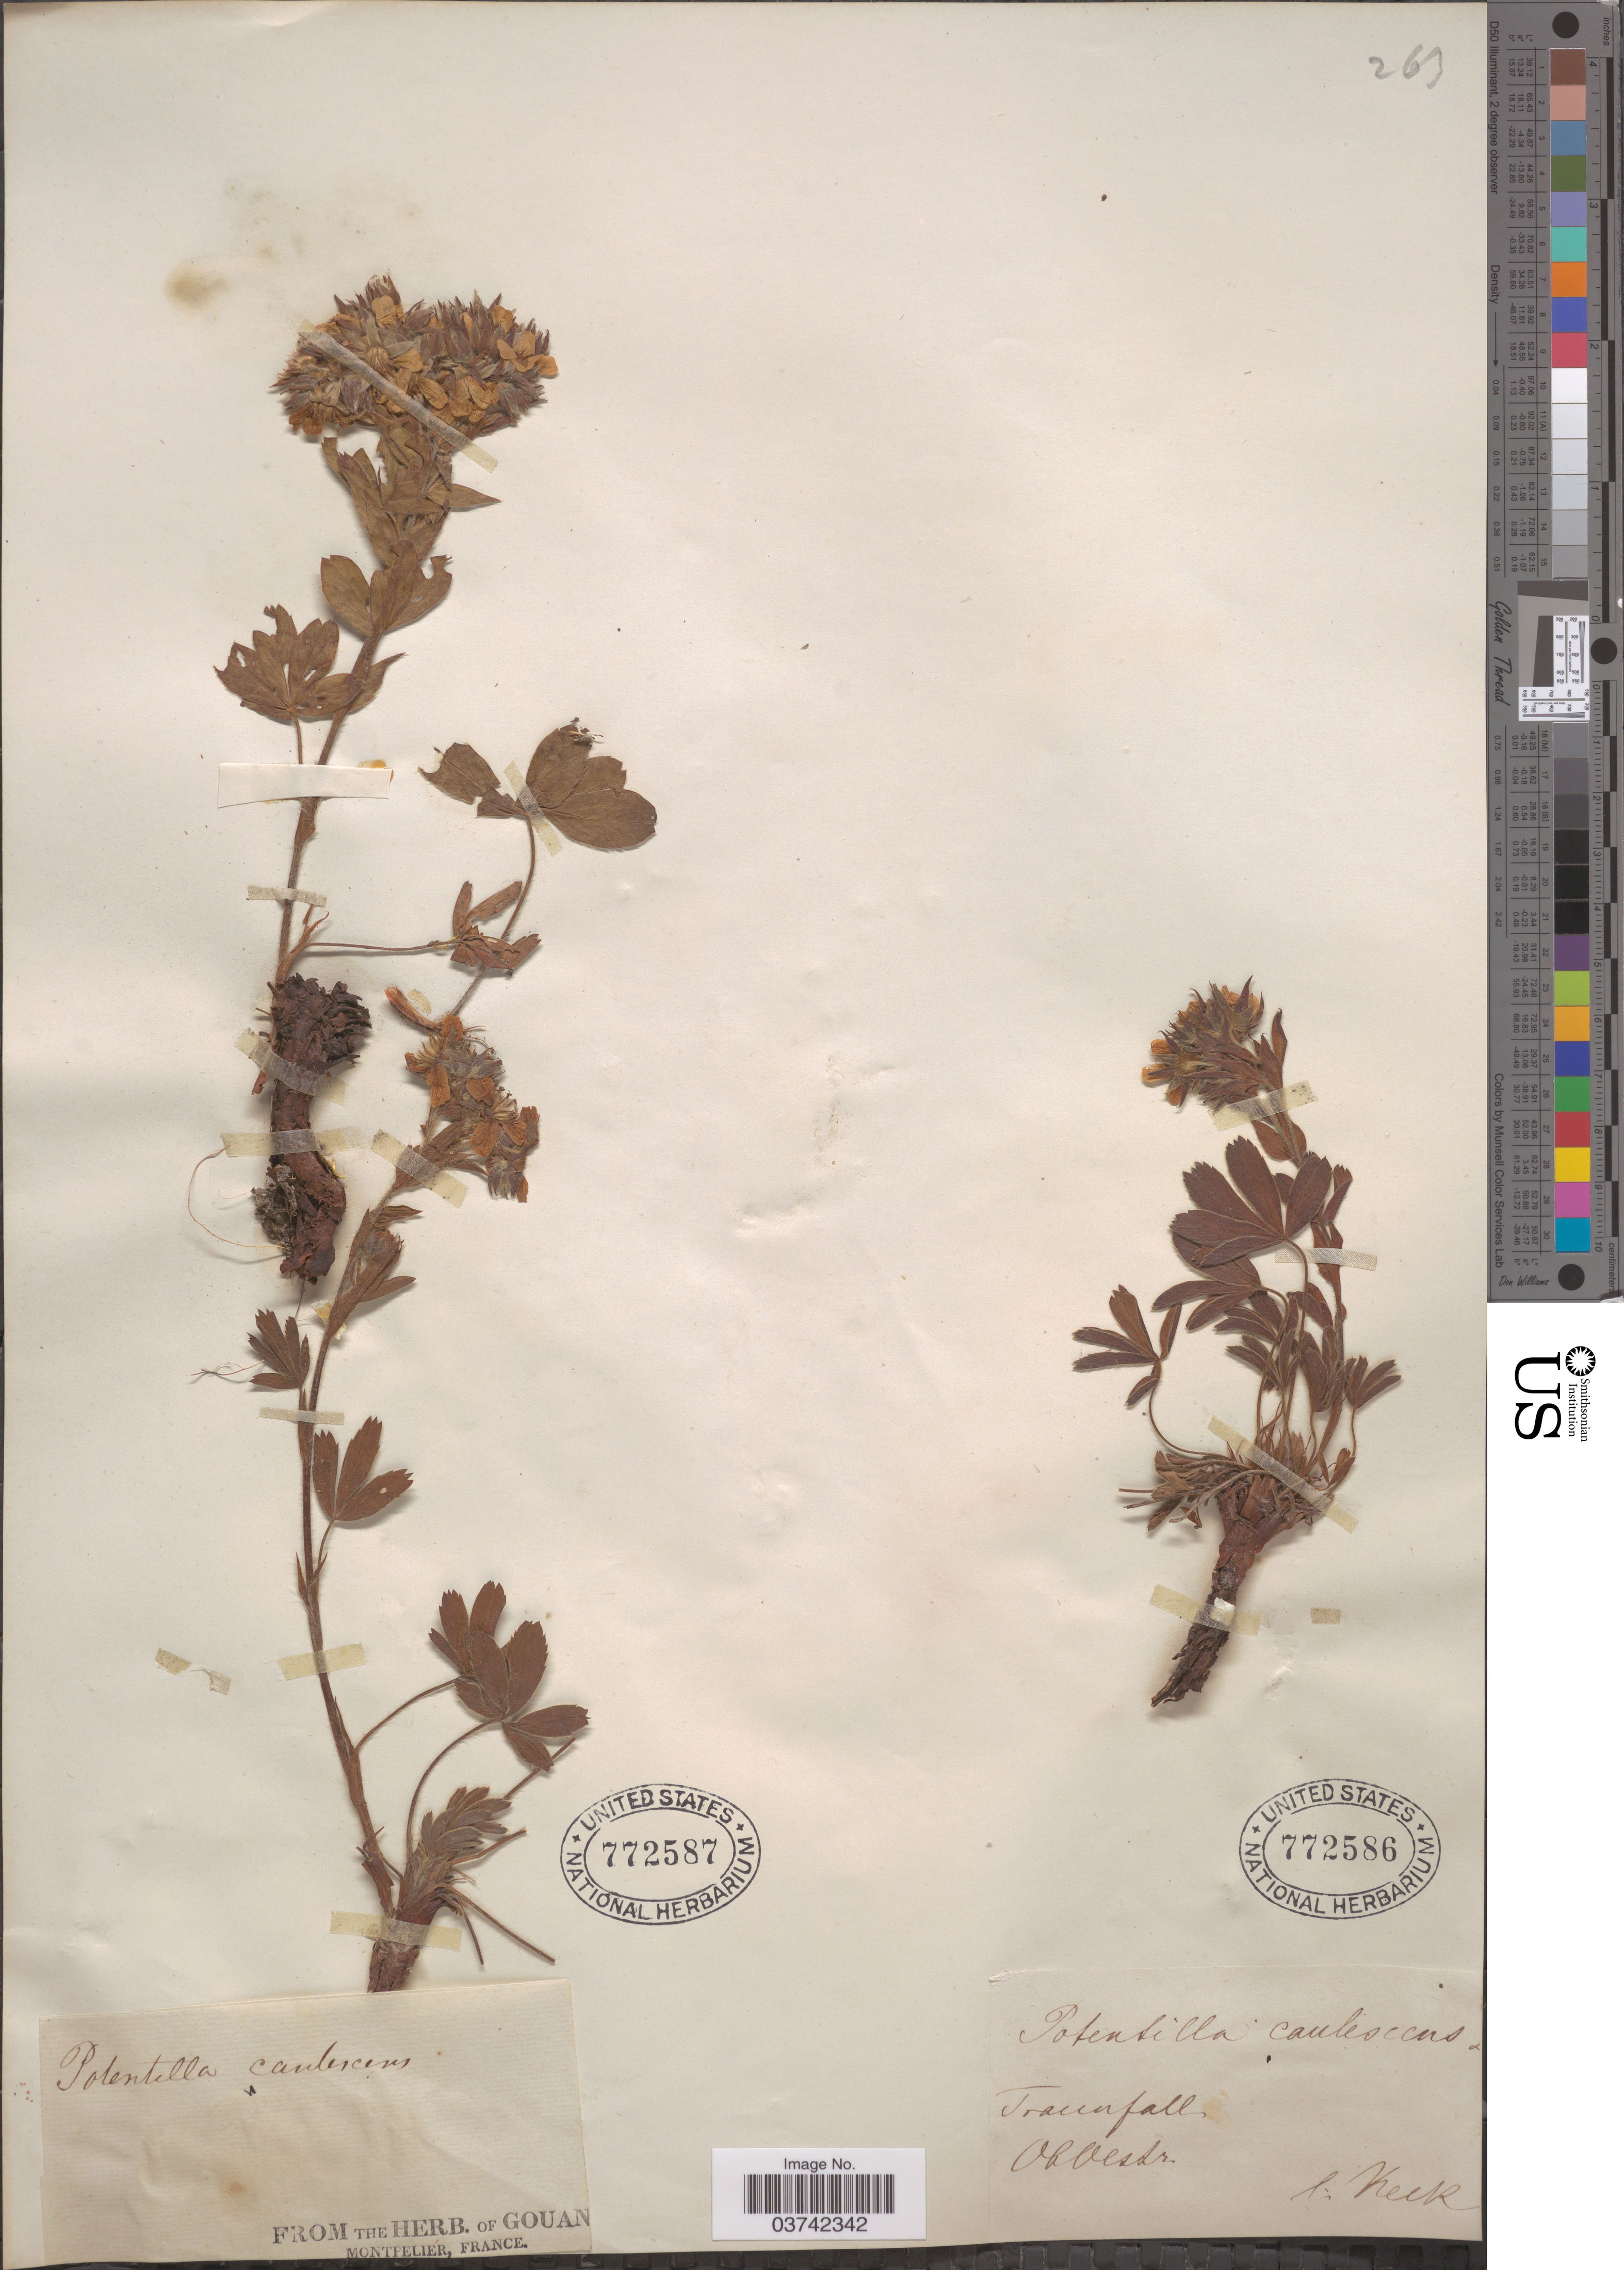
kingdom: Plantae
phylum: Tracheophyta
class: Magnoliopsida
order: Rosales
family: Rosaceae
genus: Potentilla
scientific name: Potentilla caulescens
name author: L.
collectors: -- Keck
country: Austria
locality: Traunfall. Ob Oestr.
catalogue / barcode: US 772586-2